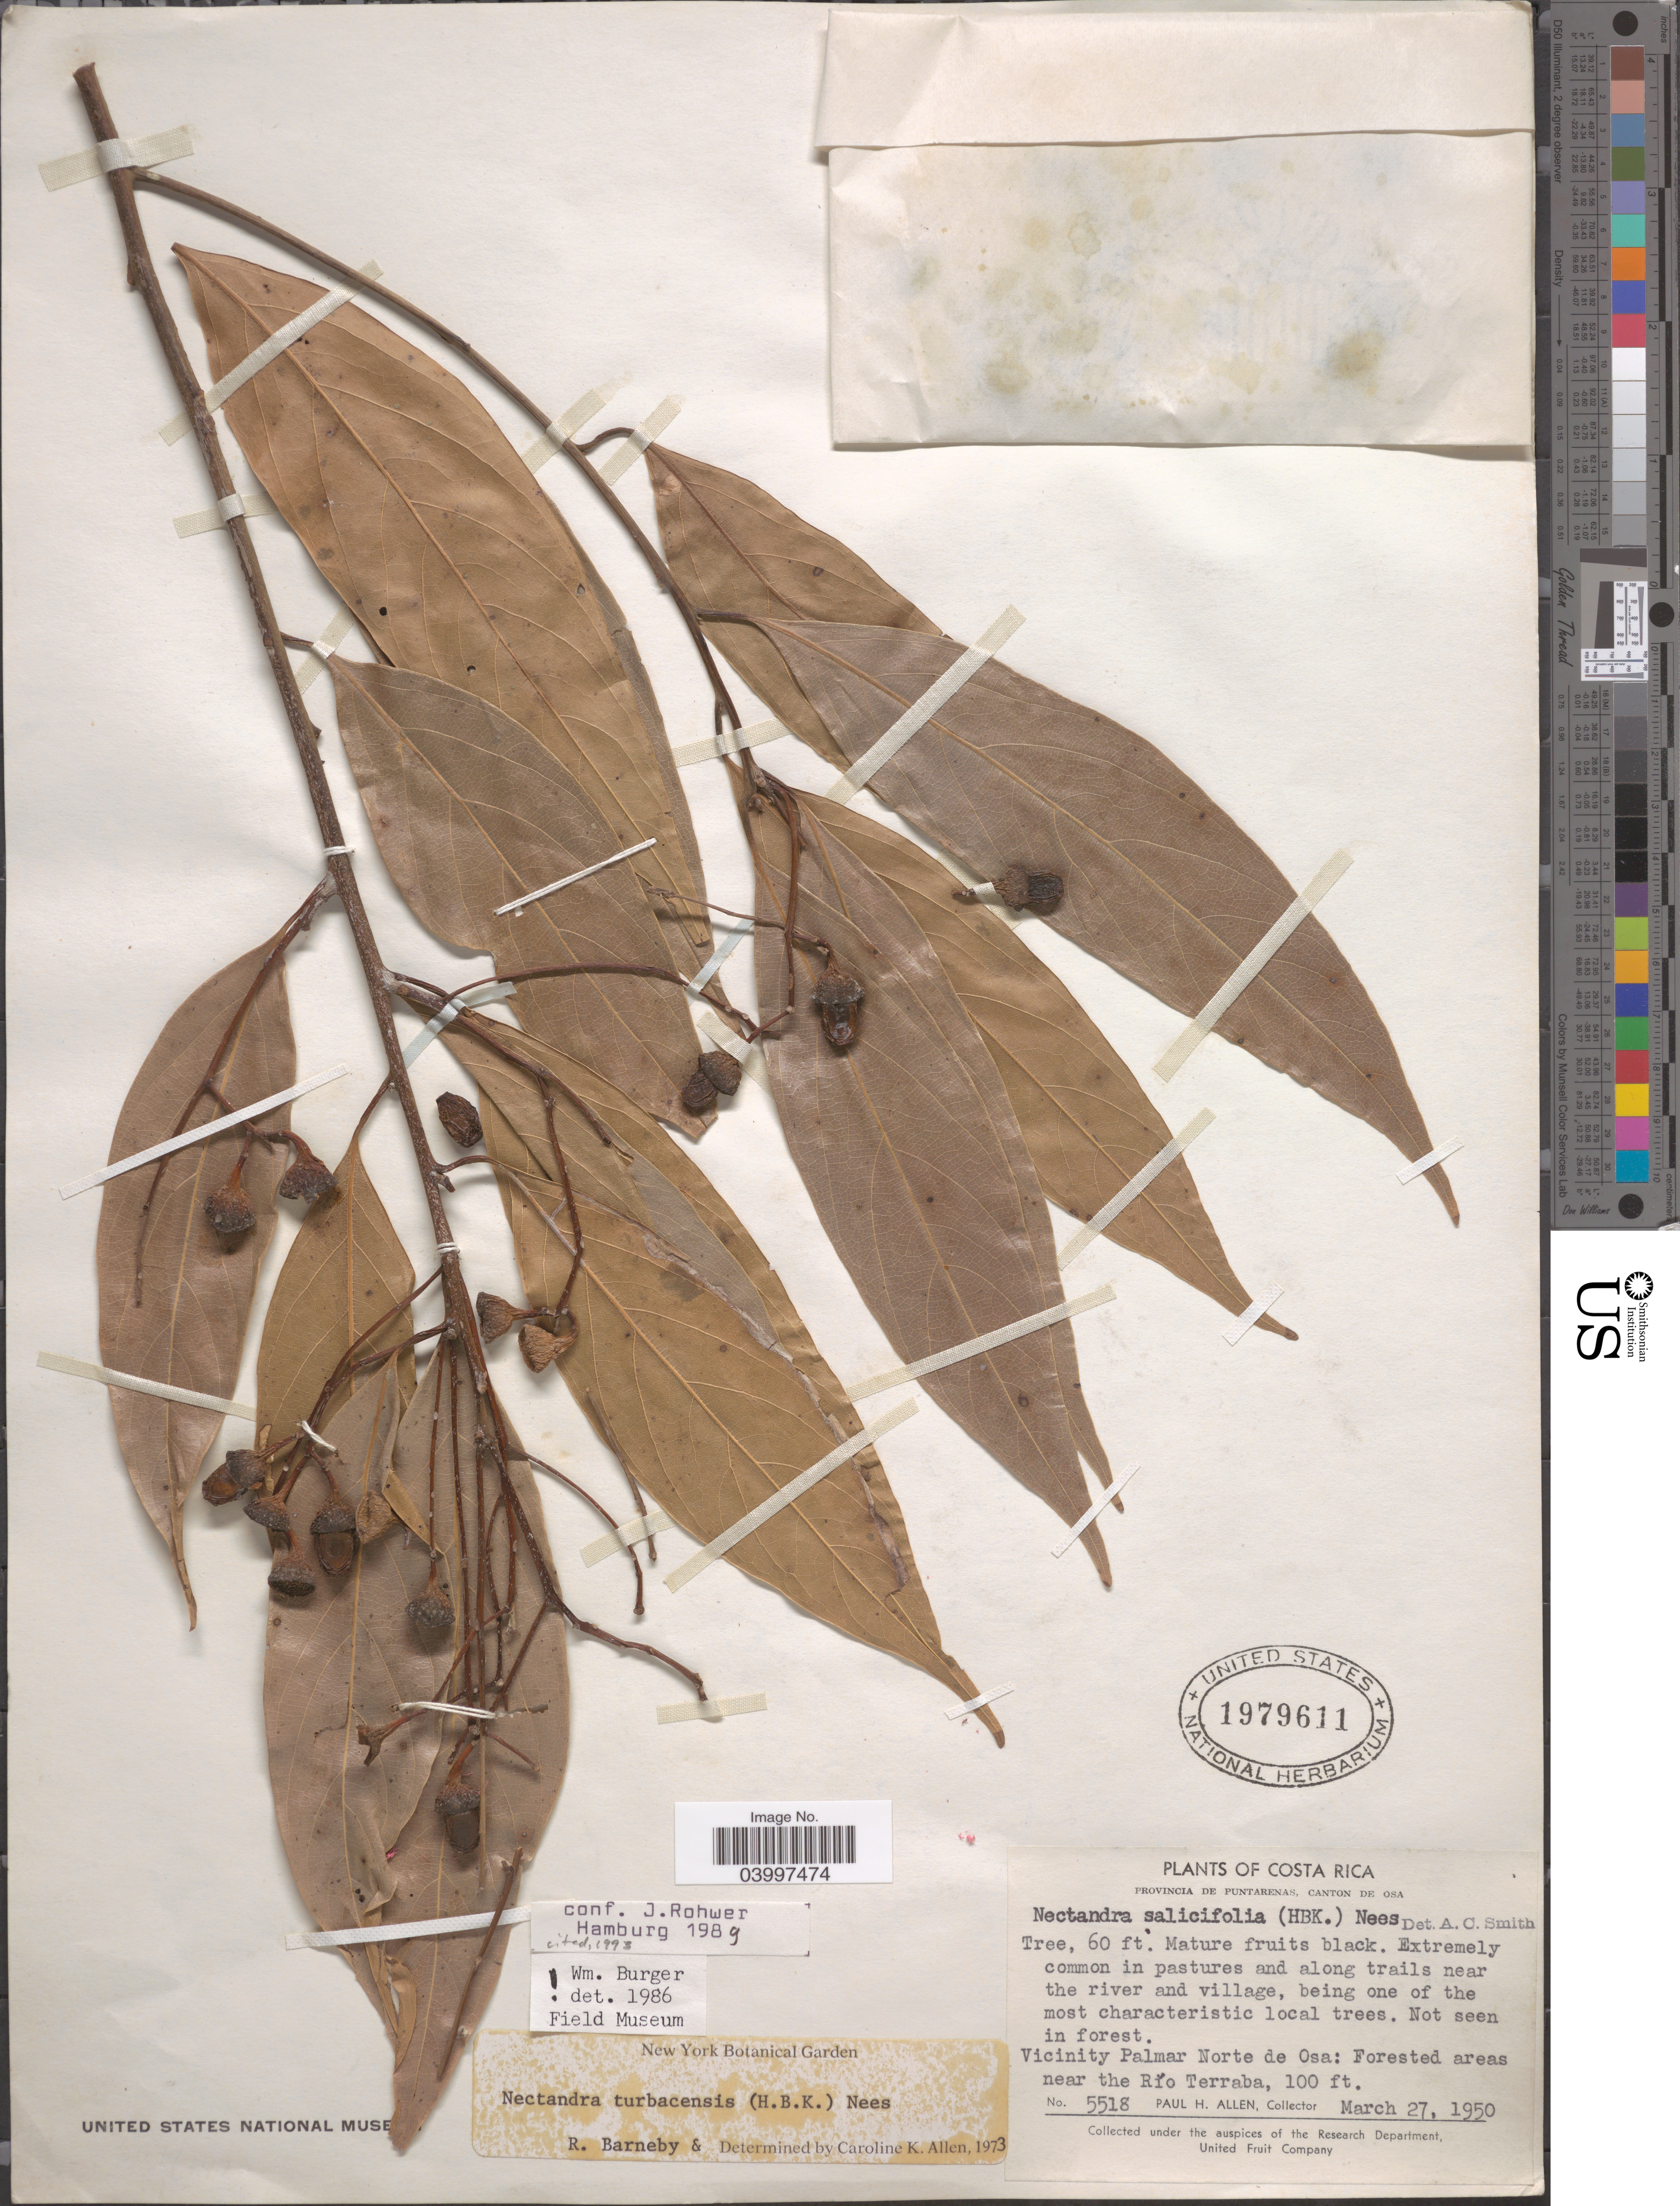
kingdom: Plantae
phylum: Tracheophyta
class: Magnoliopsida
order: Laurales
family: Lauraceae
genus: Nectandra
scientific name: Nectandra turbacensis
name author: (Kunth) Nees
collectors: P. H. Allen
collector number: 5518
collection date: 1950-03-27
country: Costa Rica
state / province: Puntarenas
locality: Canton de Osa. Extremely common in pastures and along trails near the river and village. Vicinity Palmar Norte de Osa: Forested areas near the Río Terraba.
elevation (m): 30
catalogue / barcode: US 1979611